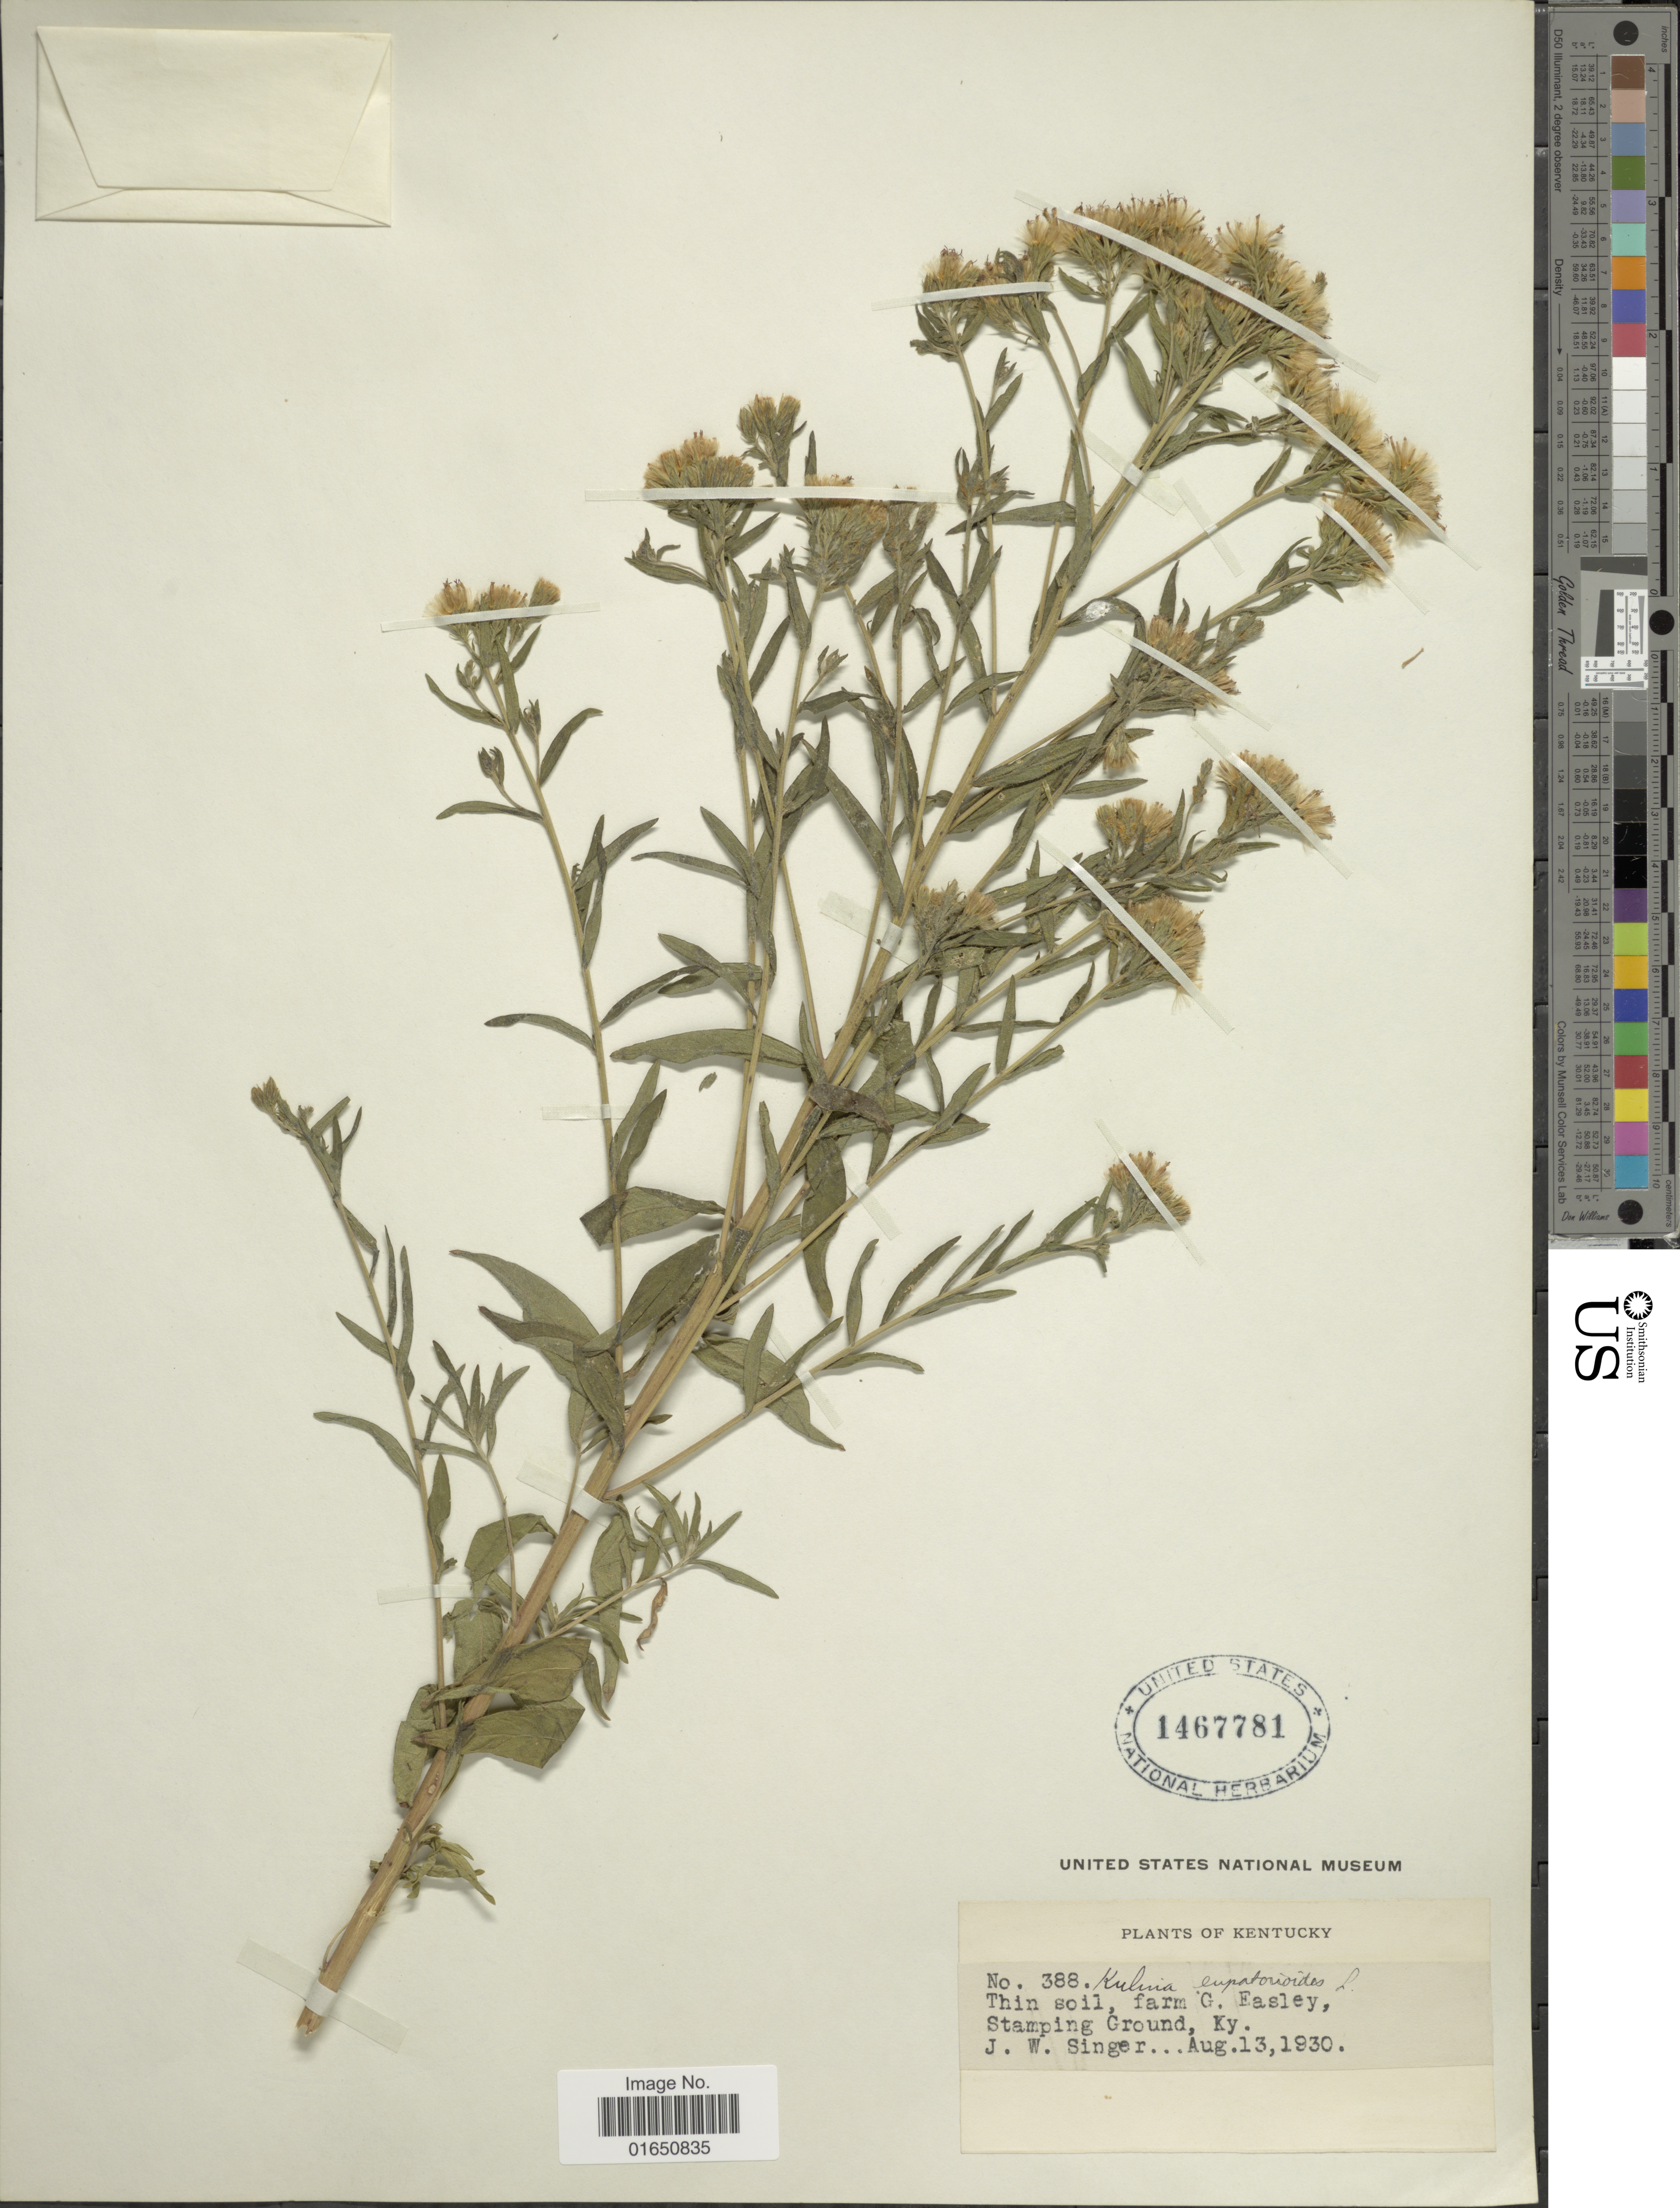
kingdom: Plantae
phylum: Tracheophyta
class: Magnoliopsida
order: Asterales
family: Asteraceae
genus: Brickellia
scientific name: Brickellia eupatorioides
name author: (L.) Shinners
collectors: J. EW. Singer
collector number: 388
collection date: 1930-08-13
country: United States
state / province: Kentucky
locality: Farm G. Easley, Stamping Ground, Ky.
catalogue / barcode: US 1467781